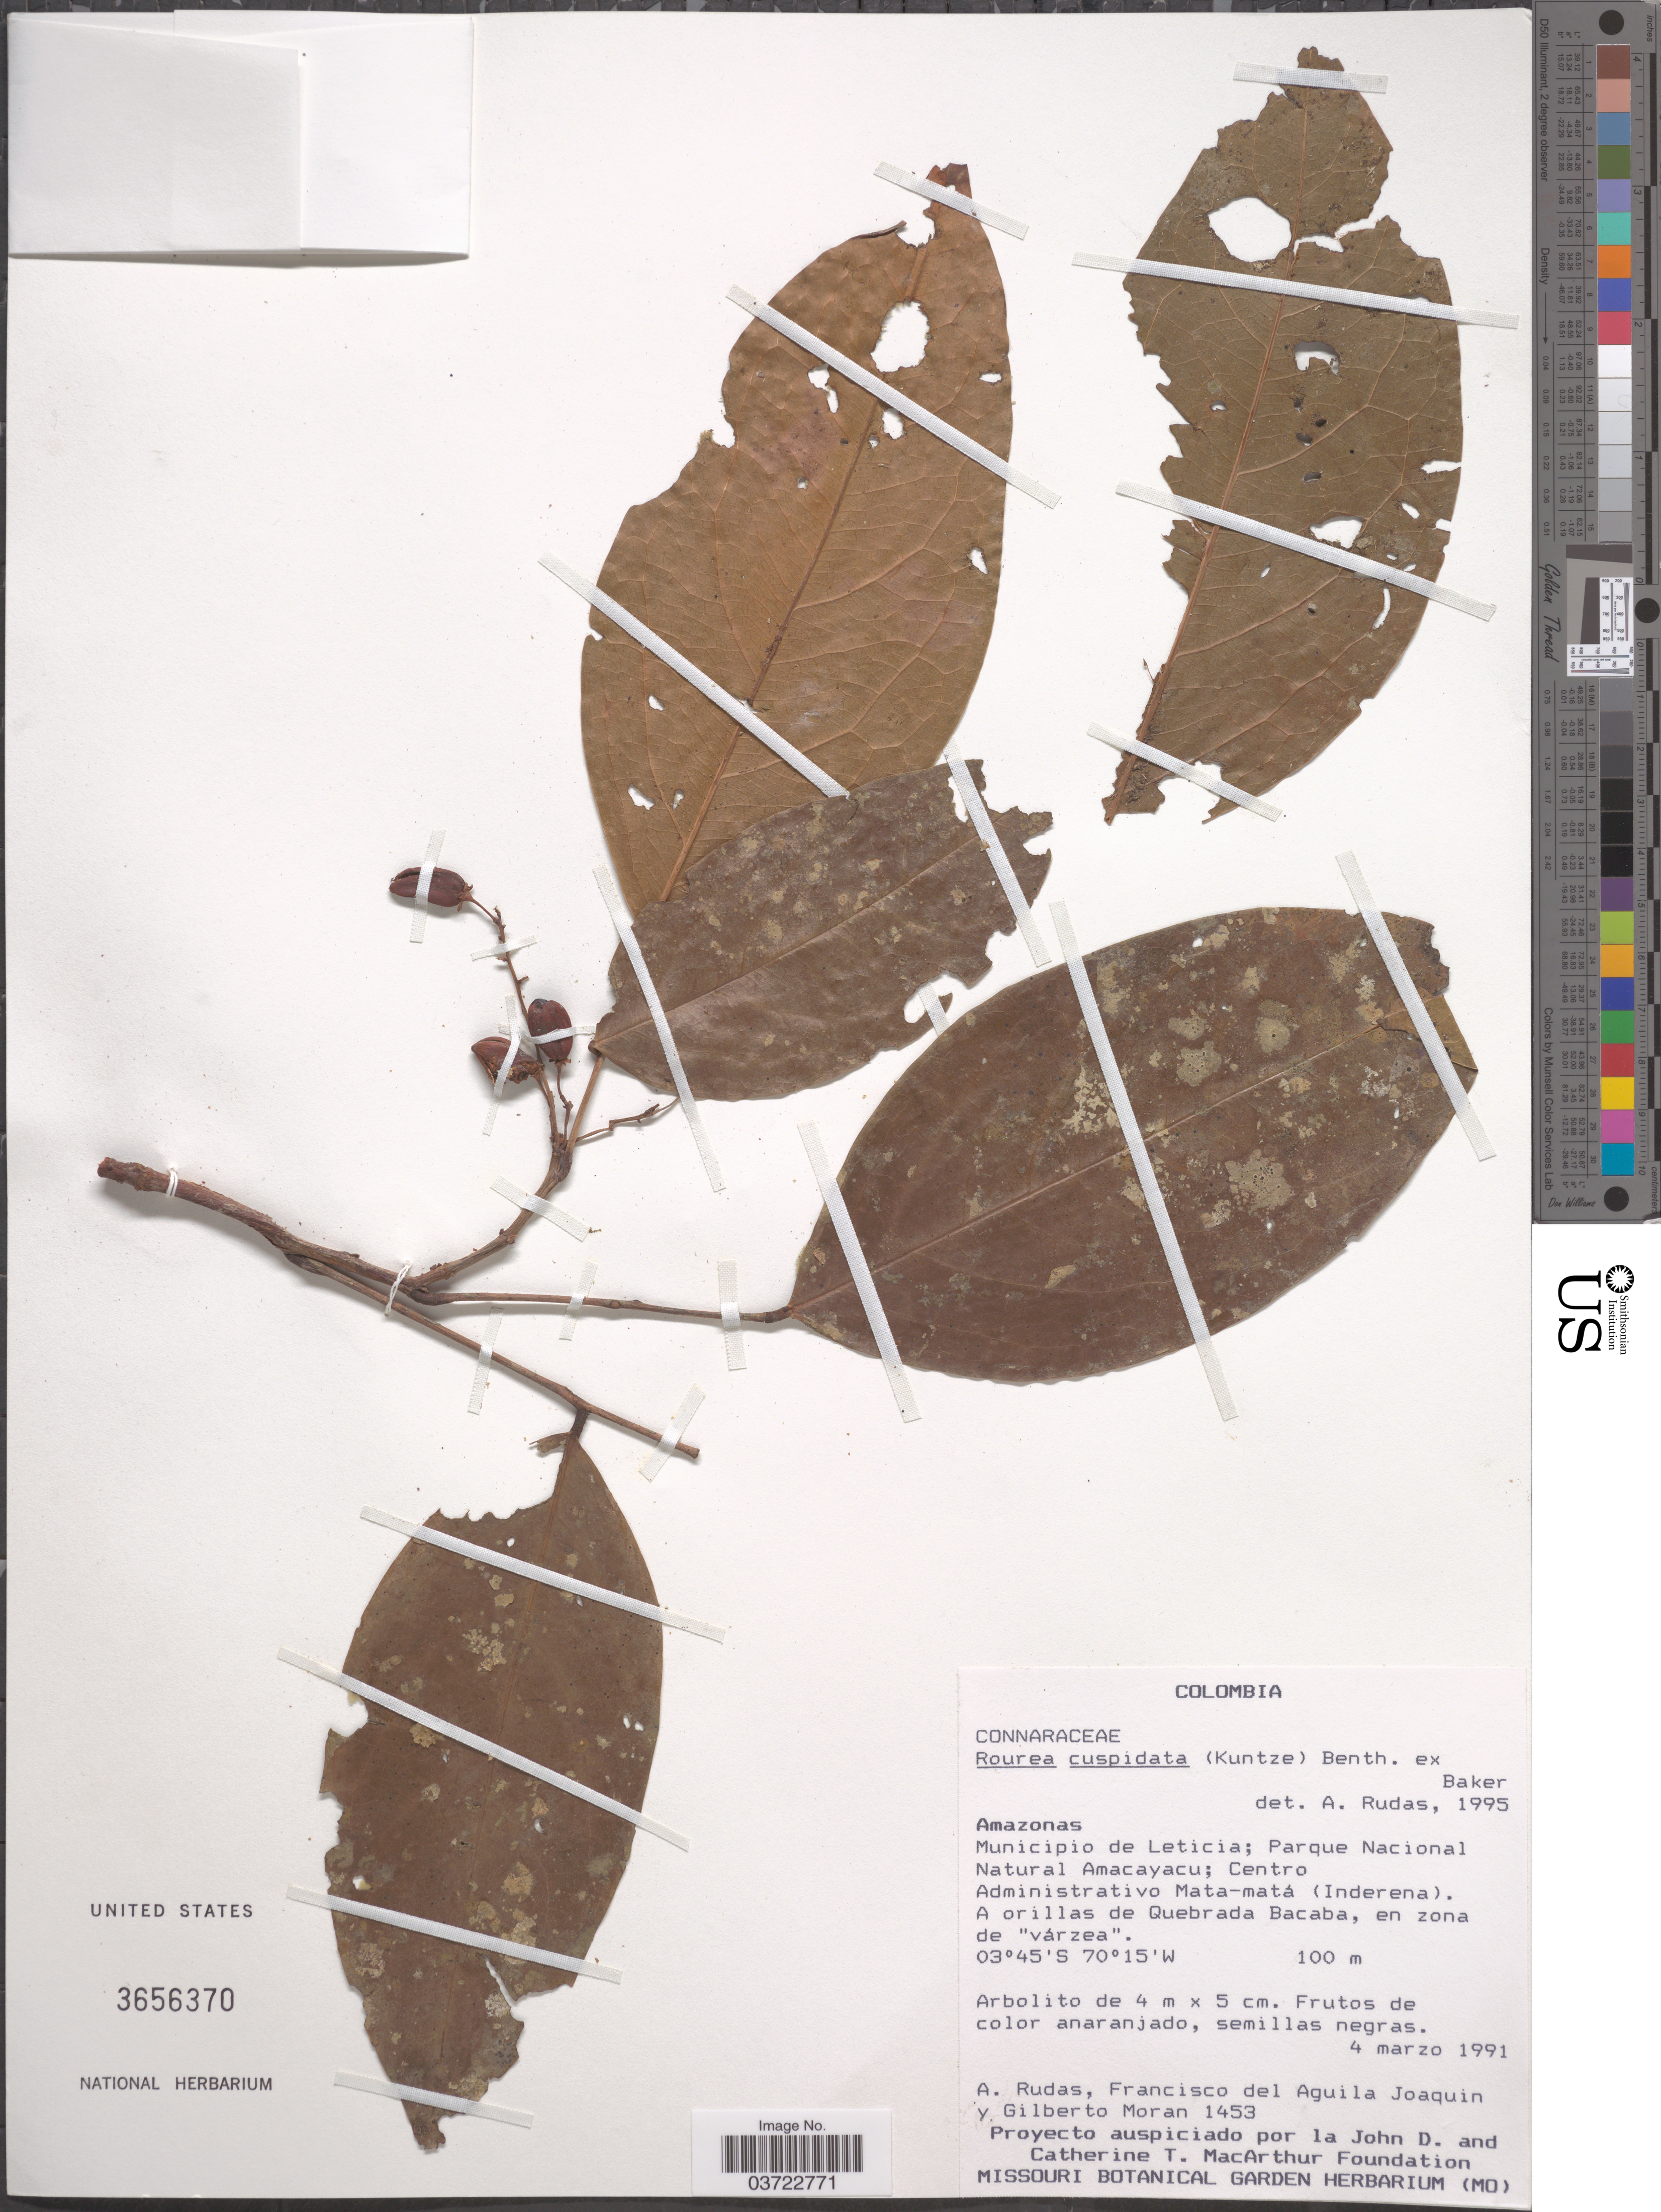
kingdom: Plantae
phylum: Tracheophyta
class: Magnoliopsida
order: Oxalidales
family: Connaraceae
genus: Rourea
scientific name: Rourea cuspidata var. cuspidata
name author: Benth. ex Baker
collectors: A. Rudas, F. Aguila Joaquin & G. Moran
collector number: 1453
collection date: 1991-03-04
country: Colombia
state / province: Amazônas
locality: Municipio de Leticia; Parque Nacional Natural Amacayacu; Centro Administrativo Mata-matá (Inderena). A orillas de Quebrada Bacaba.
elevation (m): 100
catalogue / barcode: US 3656370